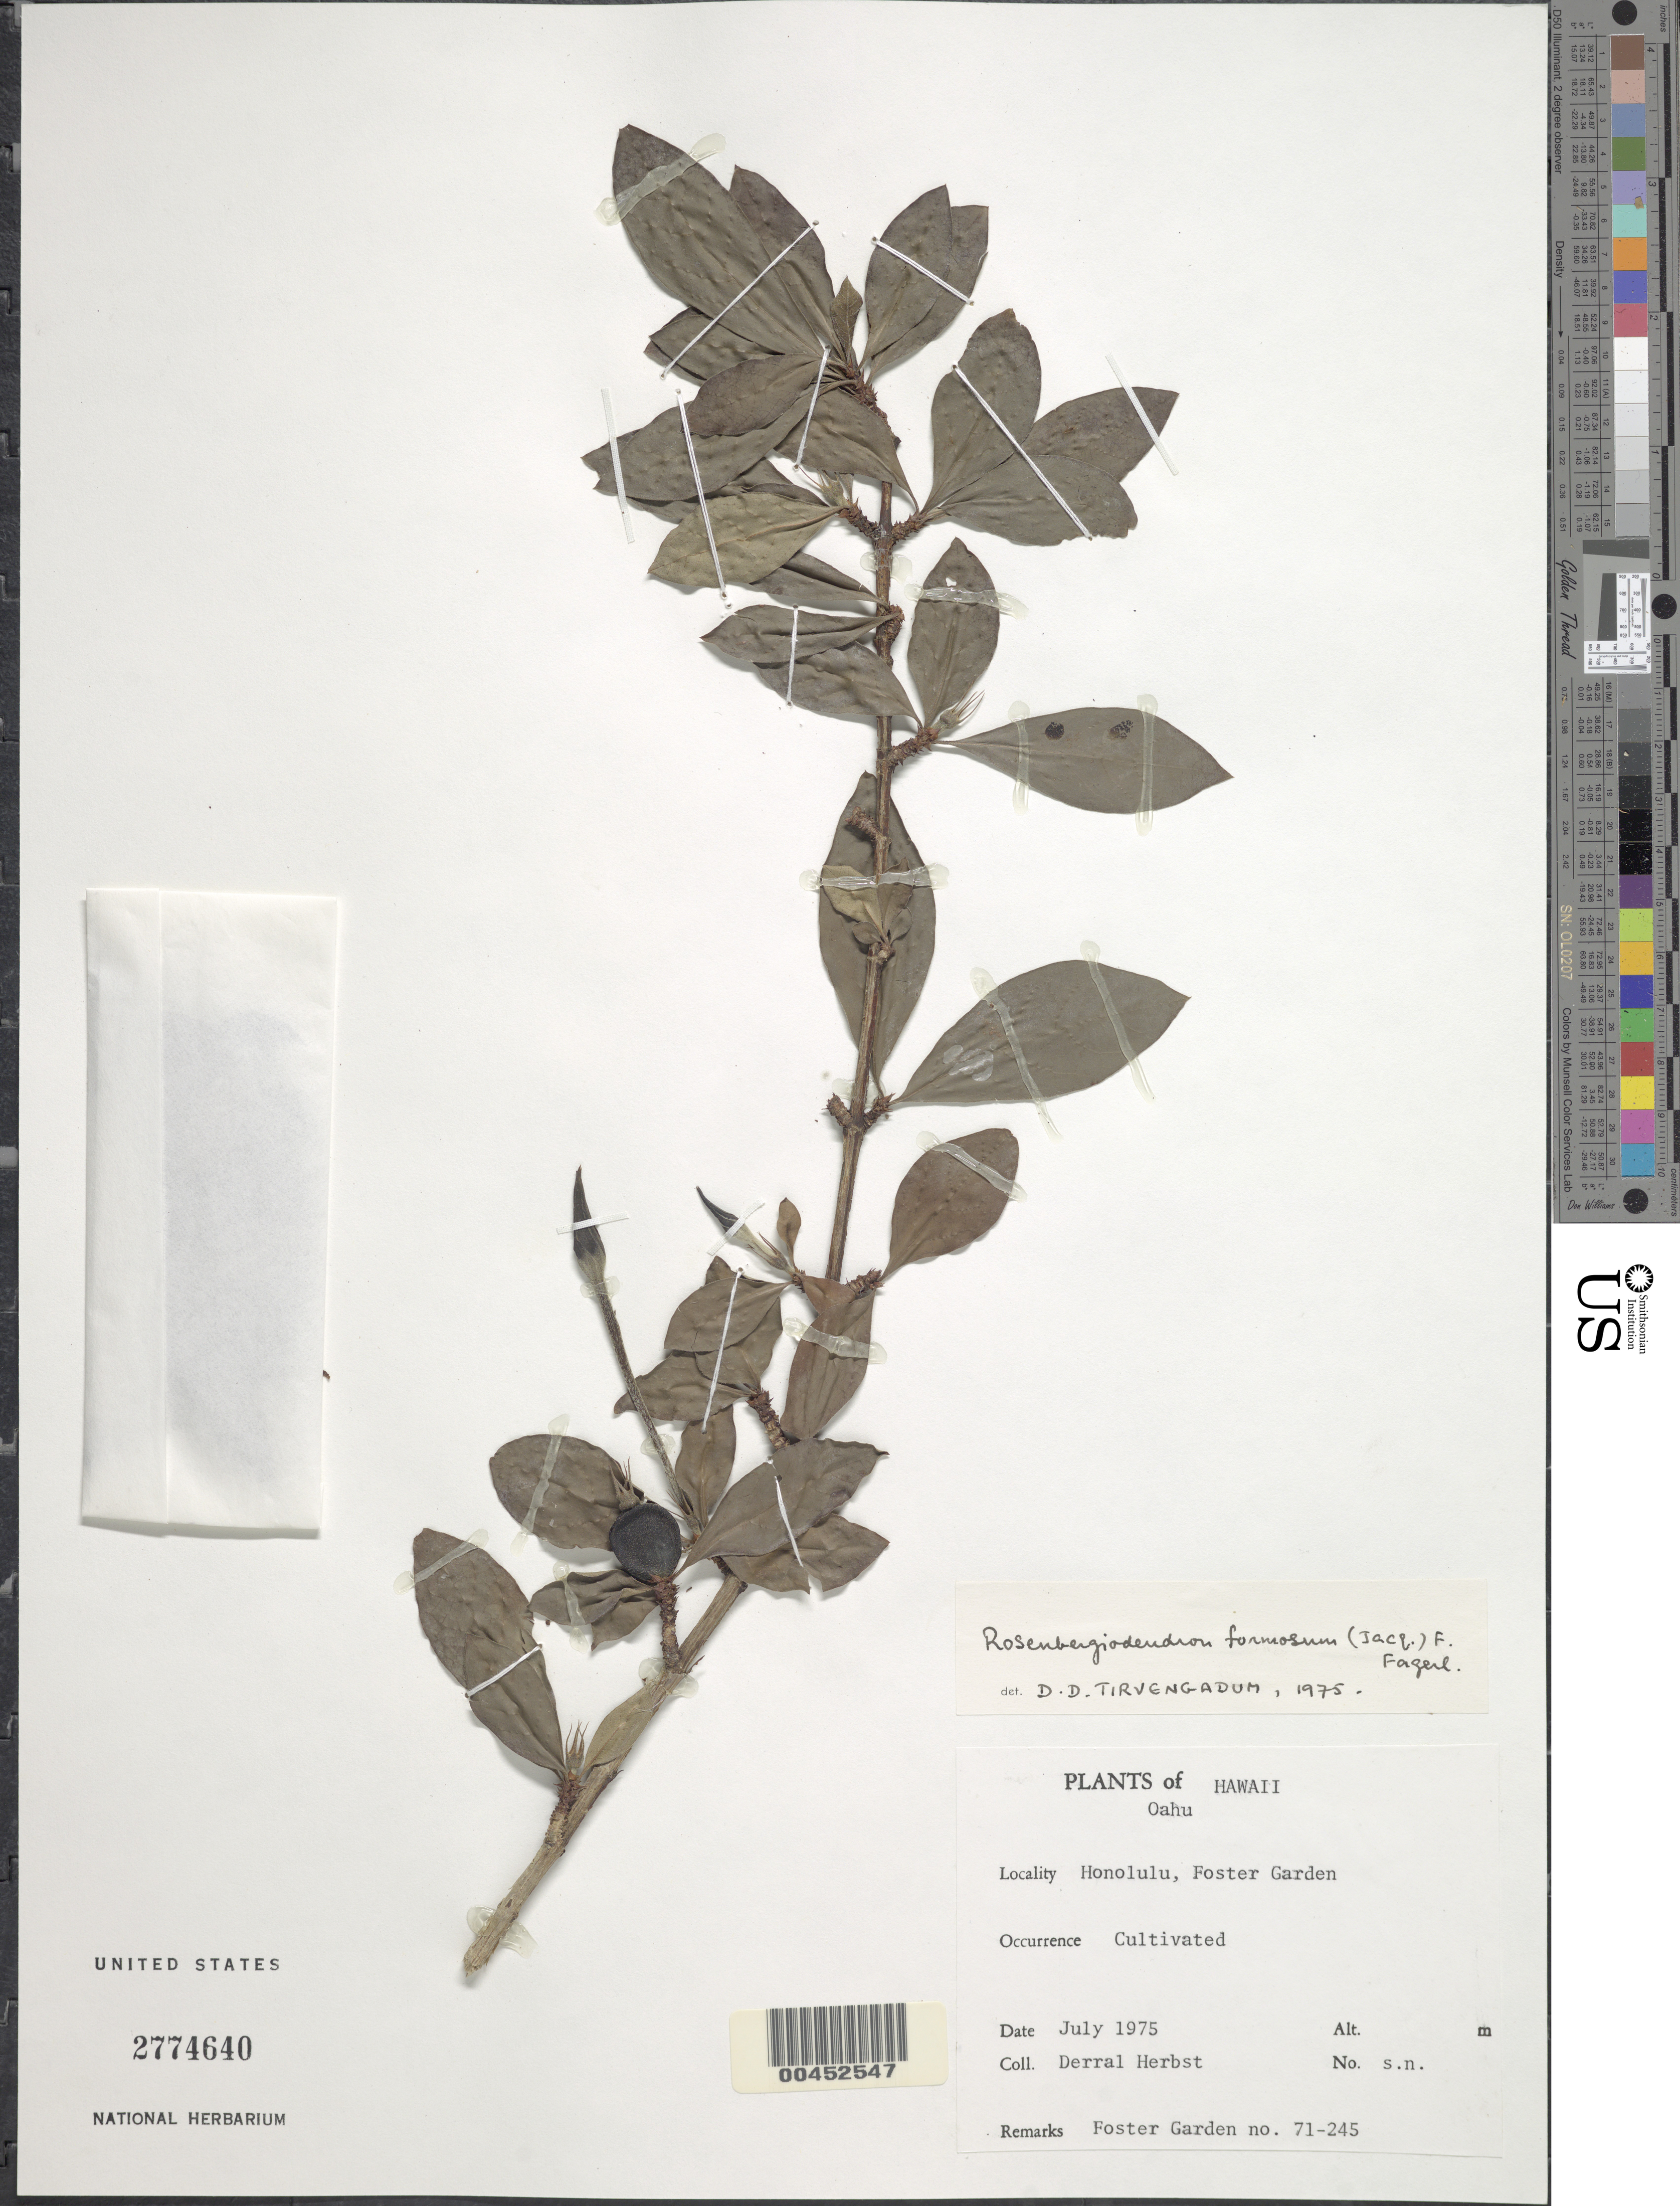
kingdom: Plantae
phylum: Tracheophyta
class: Magnoliopsida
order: Gentianales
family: Rubiaceae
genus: Rosenbergiodendron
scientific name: Rosenbergiodendron formosum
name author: (Jacq.) Fagerl.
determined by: Tirvengadum, D. D.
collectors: D. R. Herbst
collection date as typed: Jul 1975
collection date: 1975-07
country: United States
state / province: Hawaii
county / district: Honolulu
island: Oahu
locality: Honolulu, Foster Garden.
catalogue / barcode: US 2774640